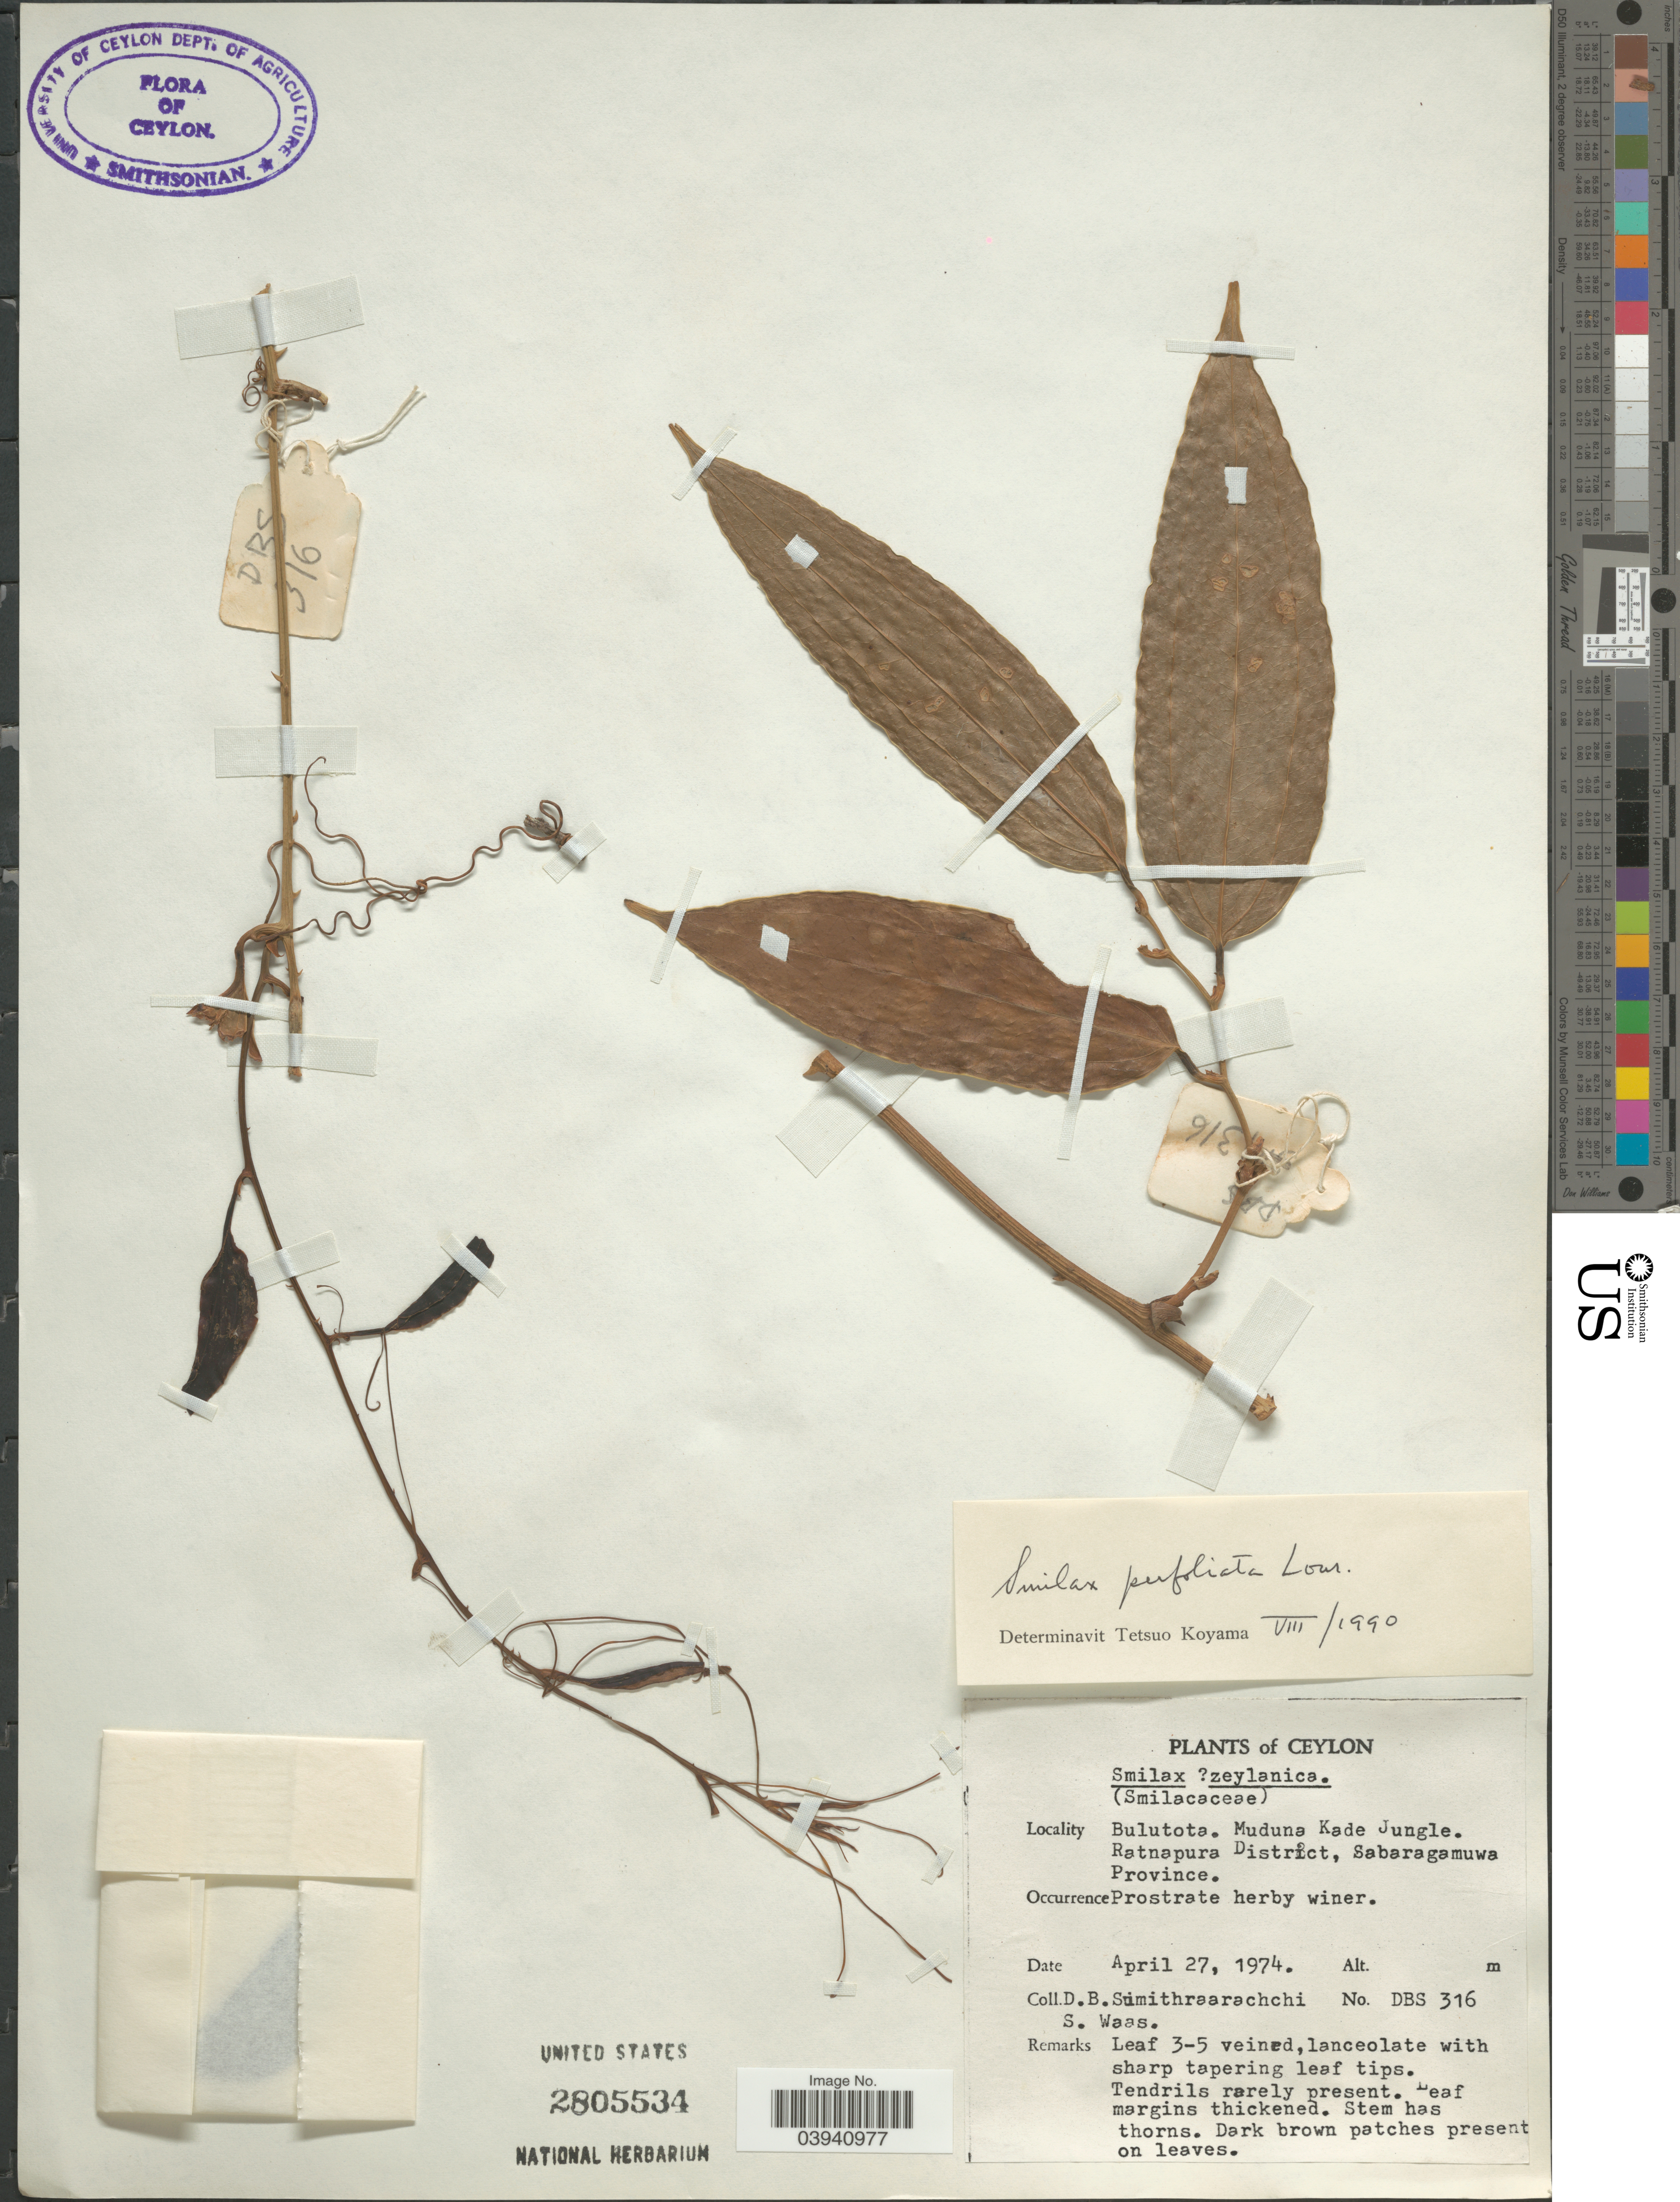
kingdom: Plantae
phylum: Tracheophyta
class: Liliopsida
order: Liliales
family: Smilacaceae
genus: Smilax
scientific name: Smilax perfoliata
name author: Lour.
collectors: D. B. Sumithraarachchi & S. Waas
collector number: DBS316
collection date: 1974-04-27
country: Sri Lanka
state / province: Sabaragamuwa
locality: Ceylon. Bulutota. Muduna Kade Jungle. Ratnapura District.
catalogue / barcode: US 2805534